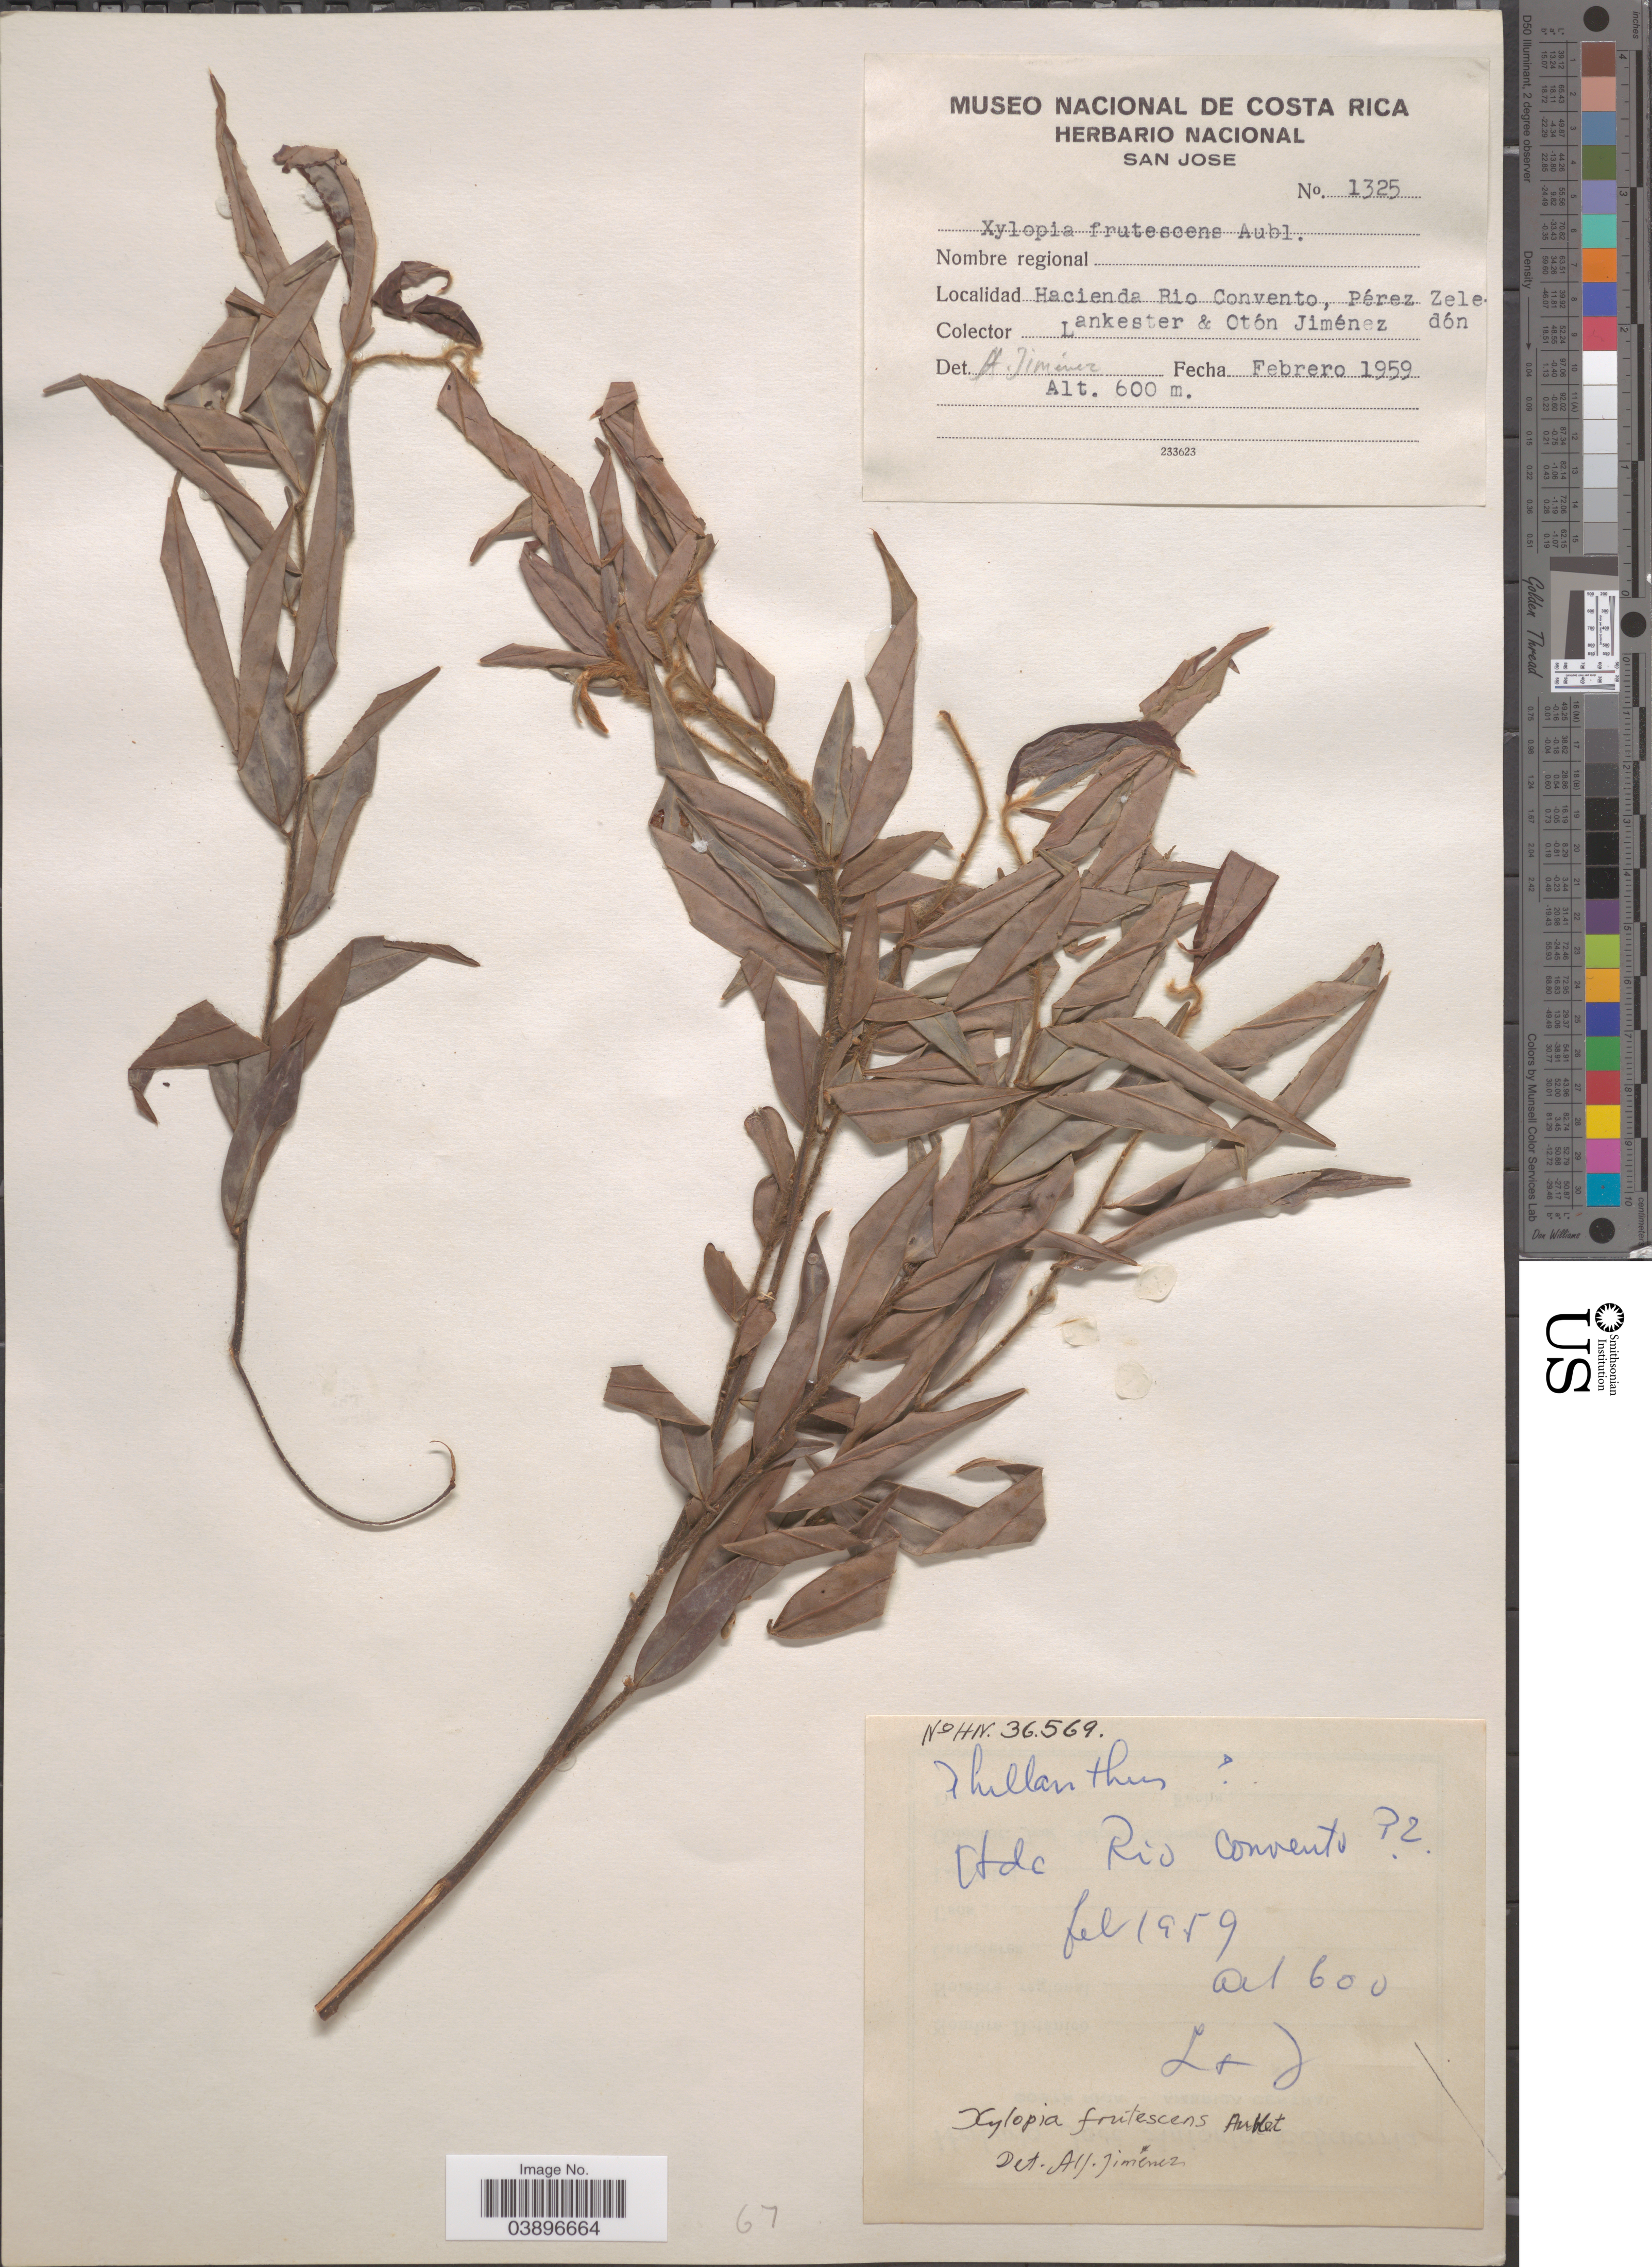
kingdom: Plantae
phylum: Tracheophyta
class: Magnoliopsida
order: Magnoliales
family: Annonaceae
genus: Xylopia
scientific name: Xylopia frutescens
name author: Aubl.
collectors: Lankester & O. Jimenez L.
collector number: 1325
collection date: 1959-02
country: Costa Rica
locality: Hacienda Rio Convento, Pérez Zeledón.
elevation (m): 600